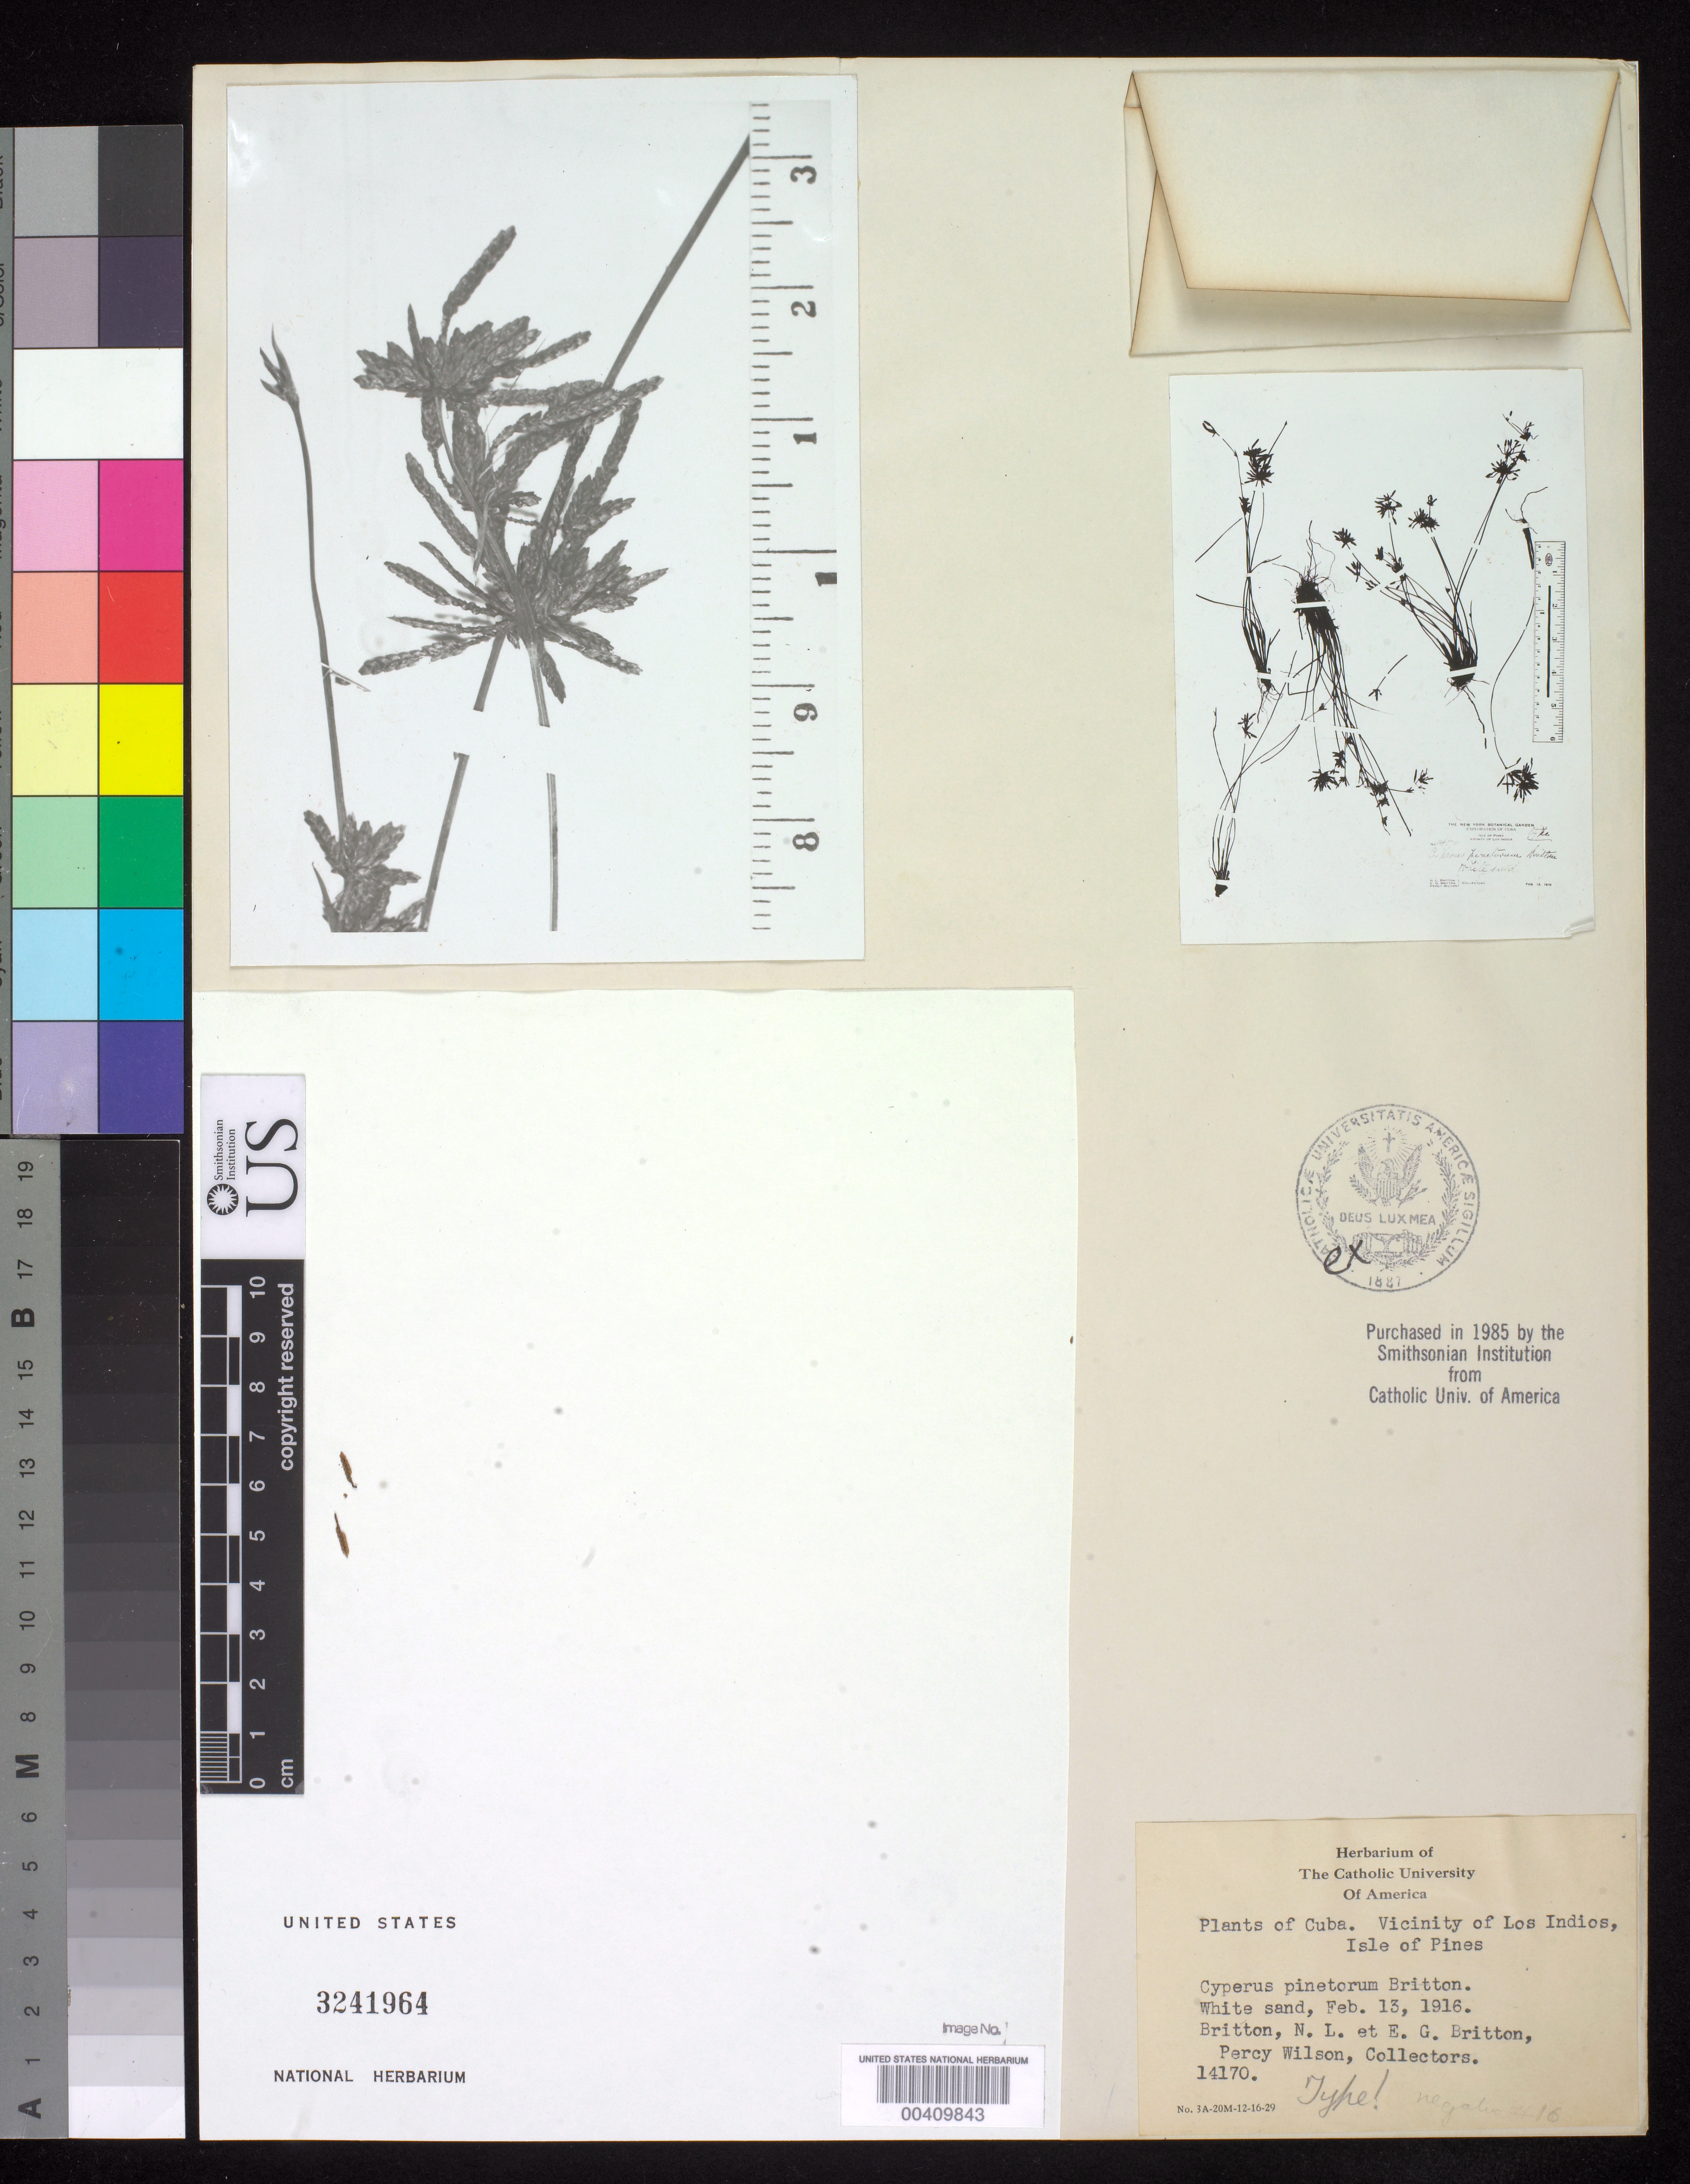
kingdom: Plantae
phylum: Tracheophyta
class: Liliopsida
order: Poales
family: Cyperaceae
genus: Cyperus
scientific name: Cyperus pinetorum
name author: Britton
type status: Isotype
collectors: N. Britton, E. G. Britton & P. Wilson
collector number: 14170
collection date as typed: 13 Feb 1916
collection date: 1916-02-13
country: Cuba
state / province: Isla de La Juventud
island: Isla de La Juventud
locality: Vicinity of Los Indios.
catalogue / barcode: US 3241964